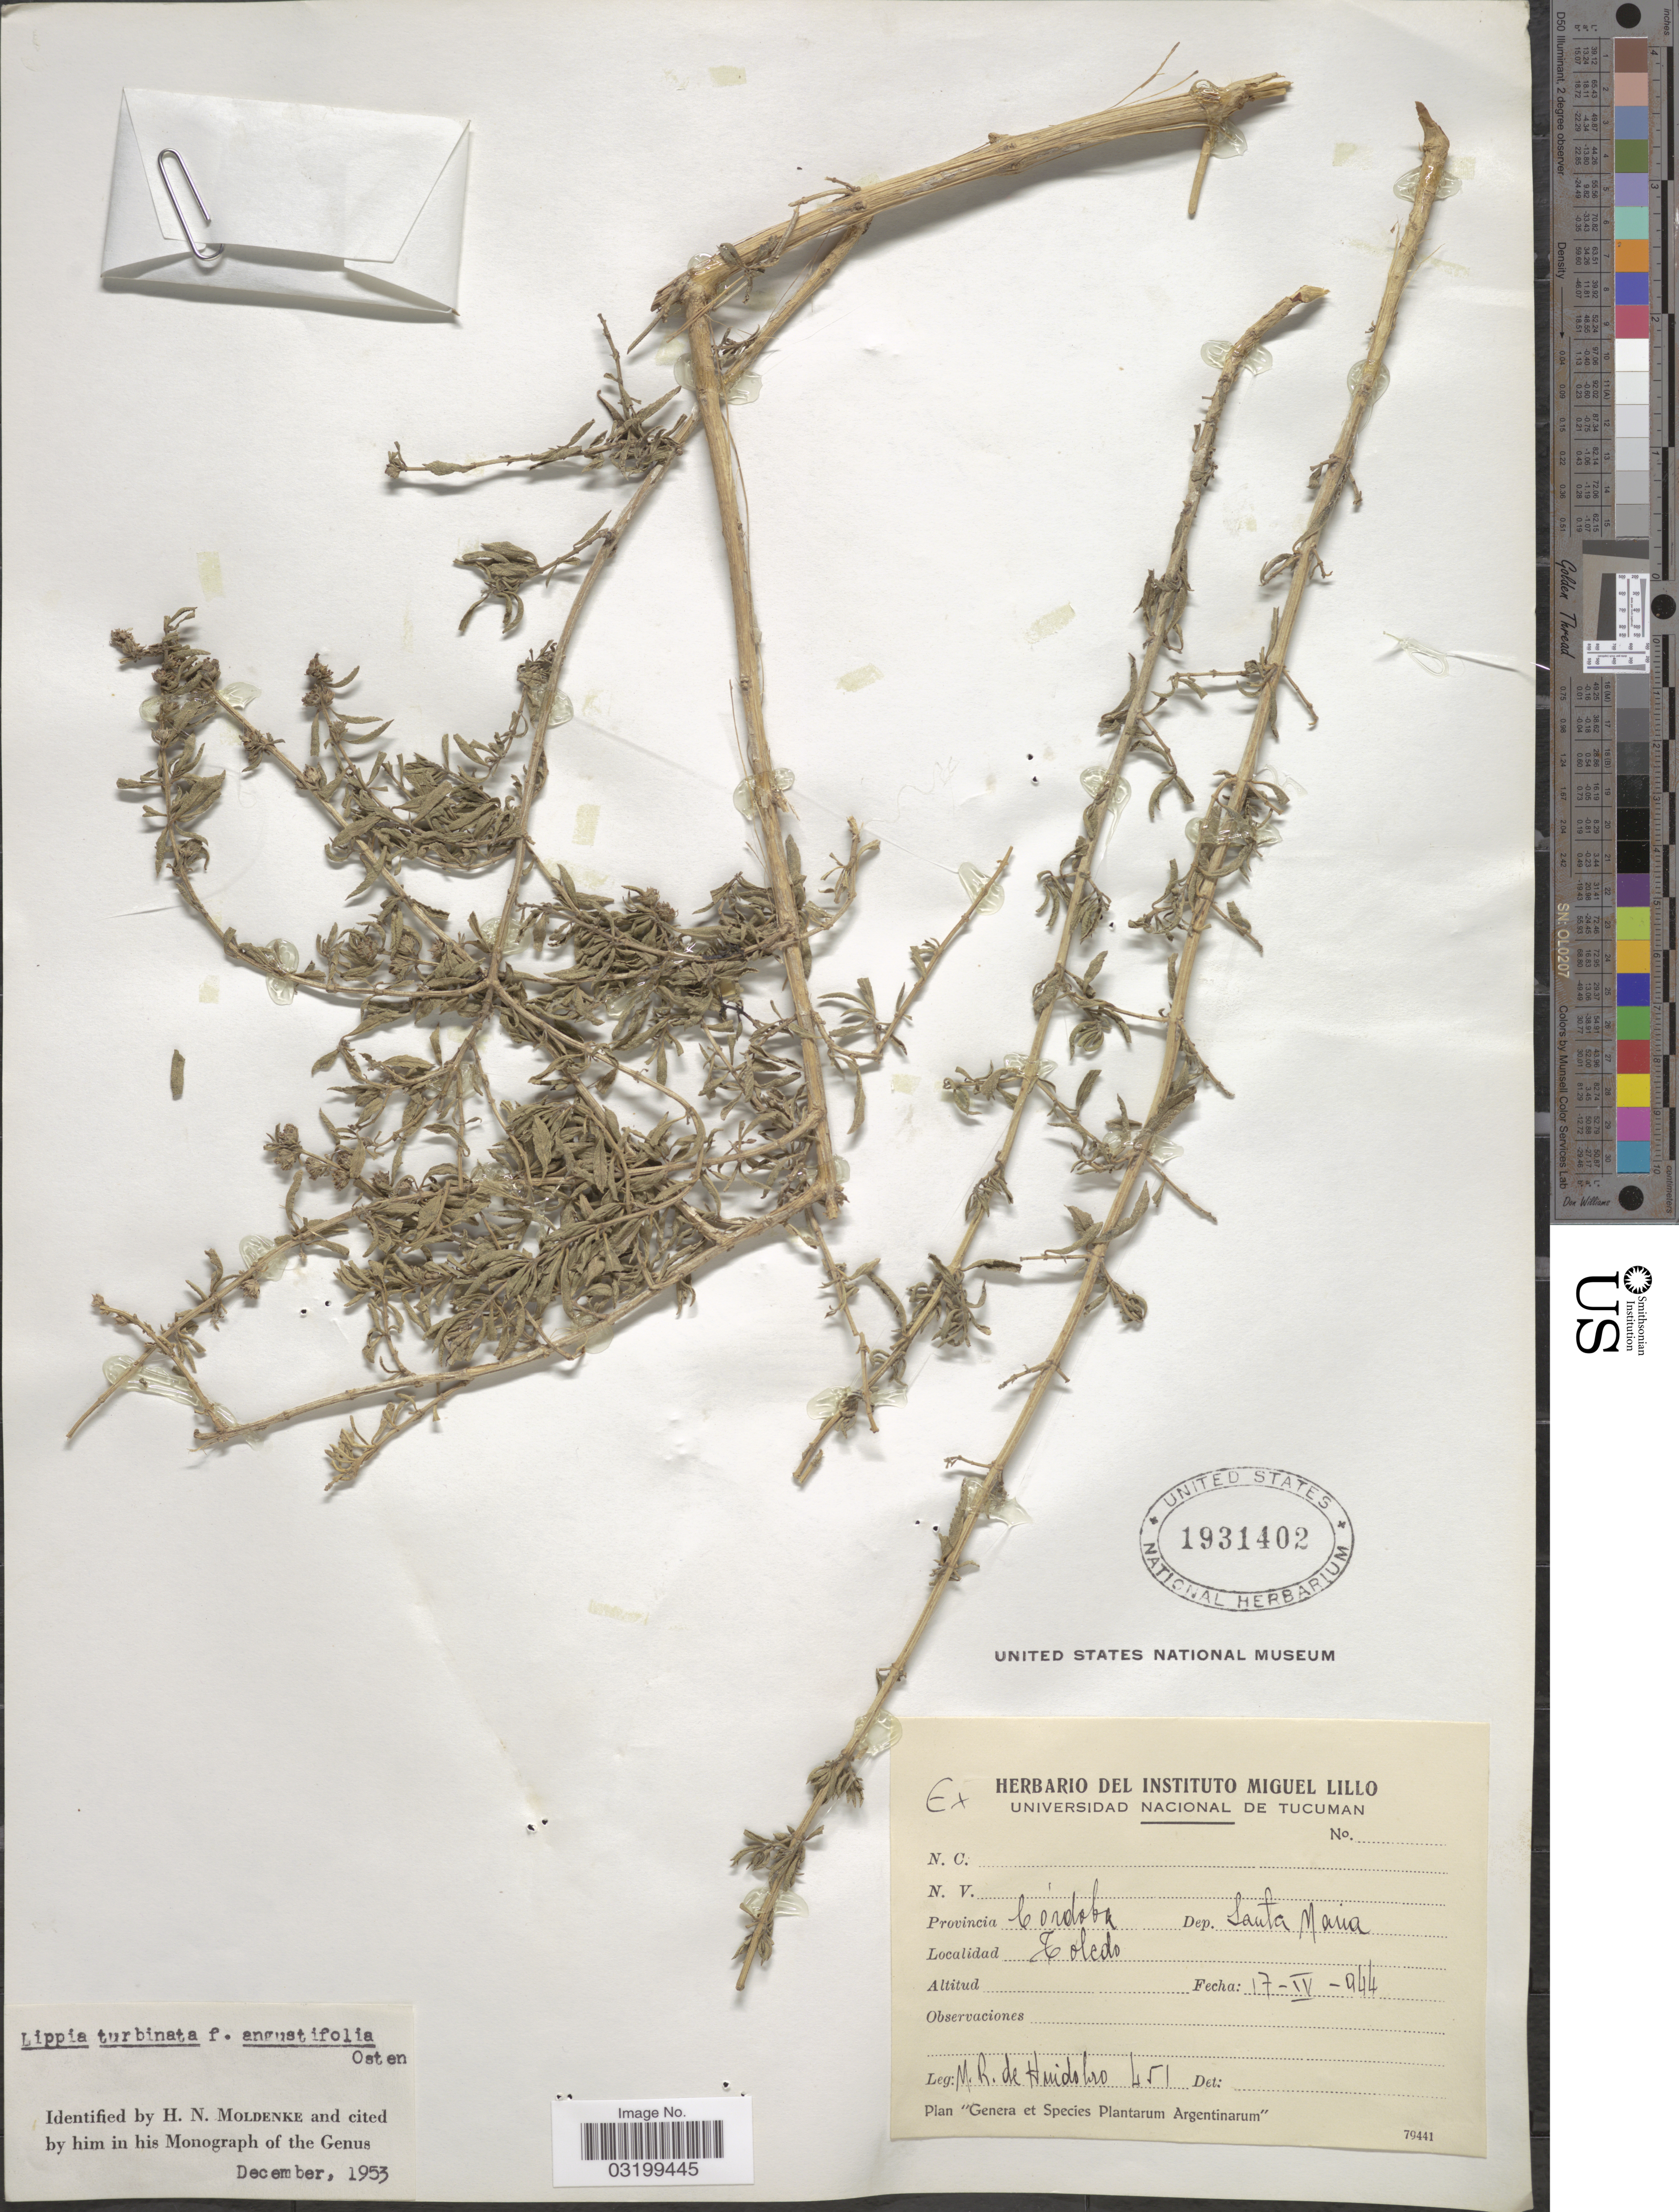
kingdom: Plantae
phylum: Tracheophyta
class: Magnoliopsida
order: Lamiales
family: Verbenaceae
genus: Lippia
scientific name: Lippia turbinata f. angustifolia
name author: Osten ex Moldenke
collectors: M. Ruiz Huidobro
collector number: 451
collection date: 1944-04-17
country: Argentina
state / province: Cordoba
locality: Dep. Santa Maria. Toledo.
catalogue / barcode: US 1931402